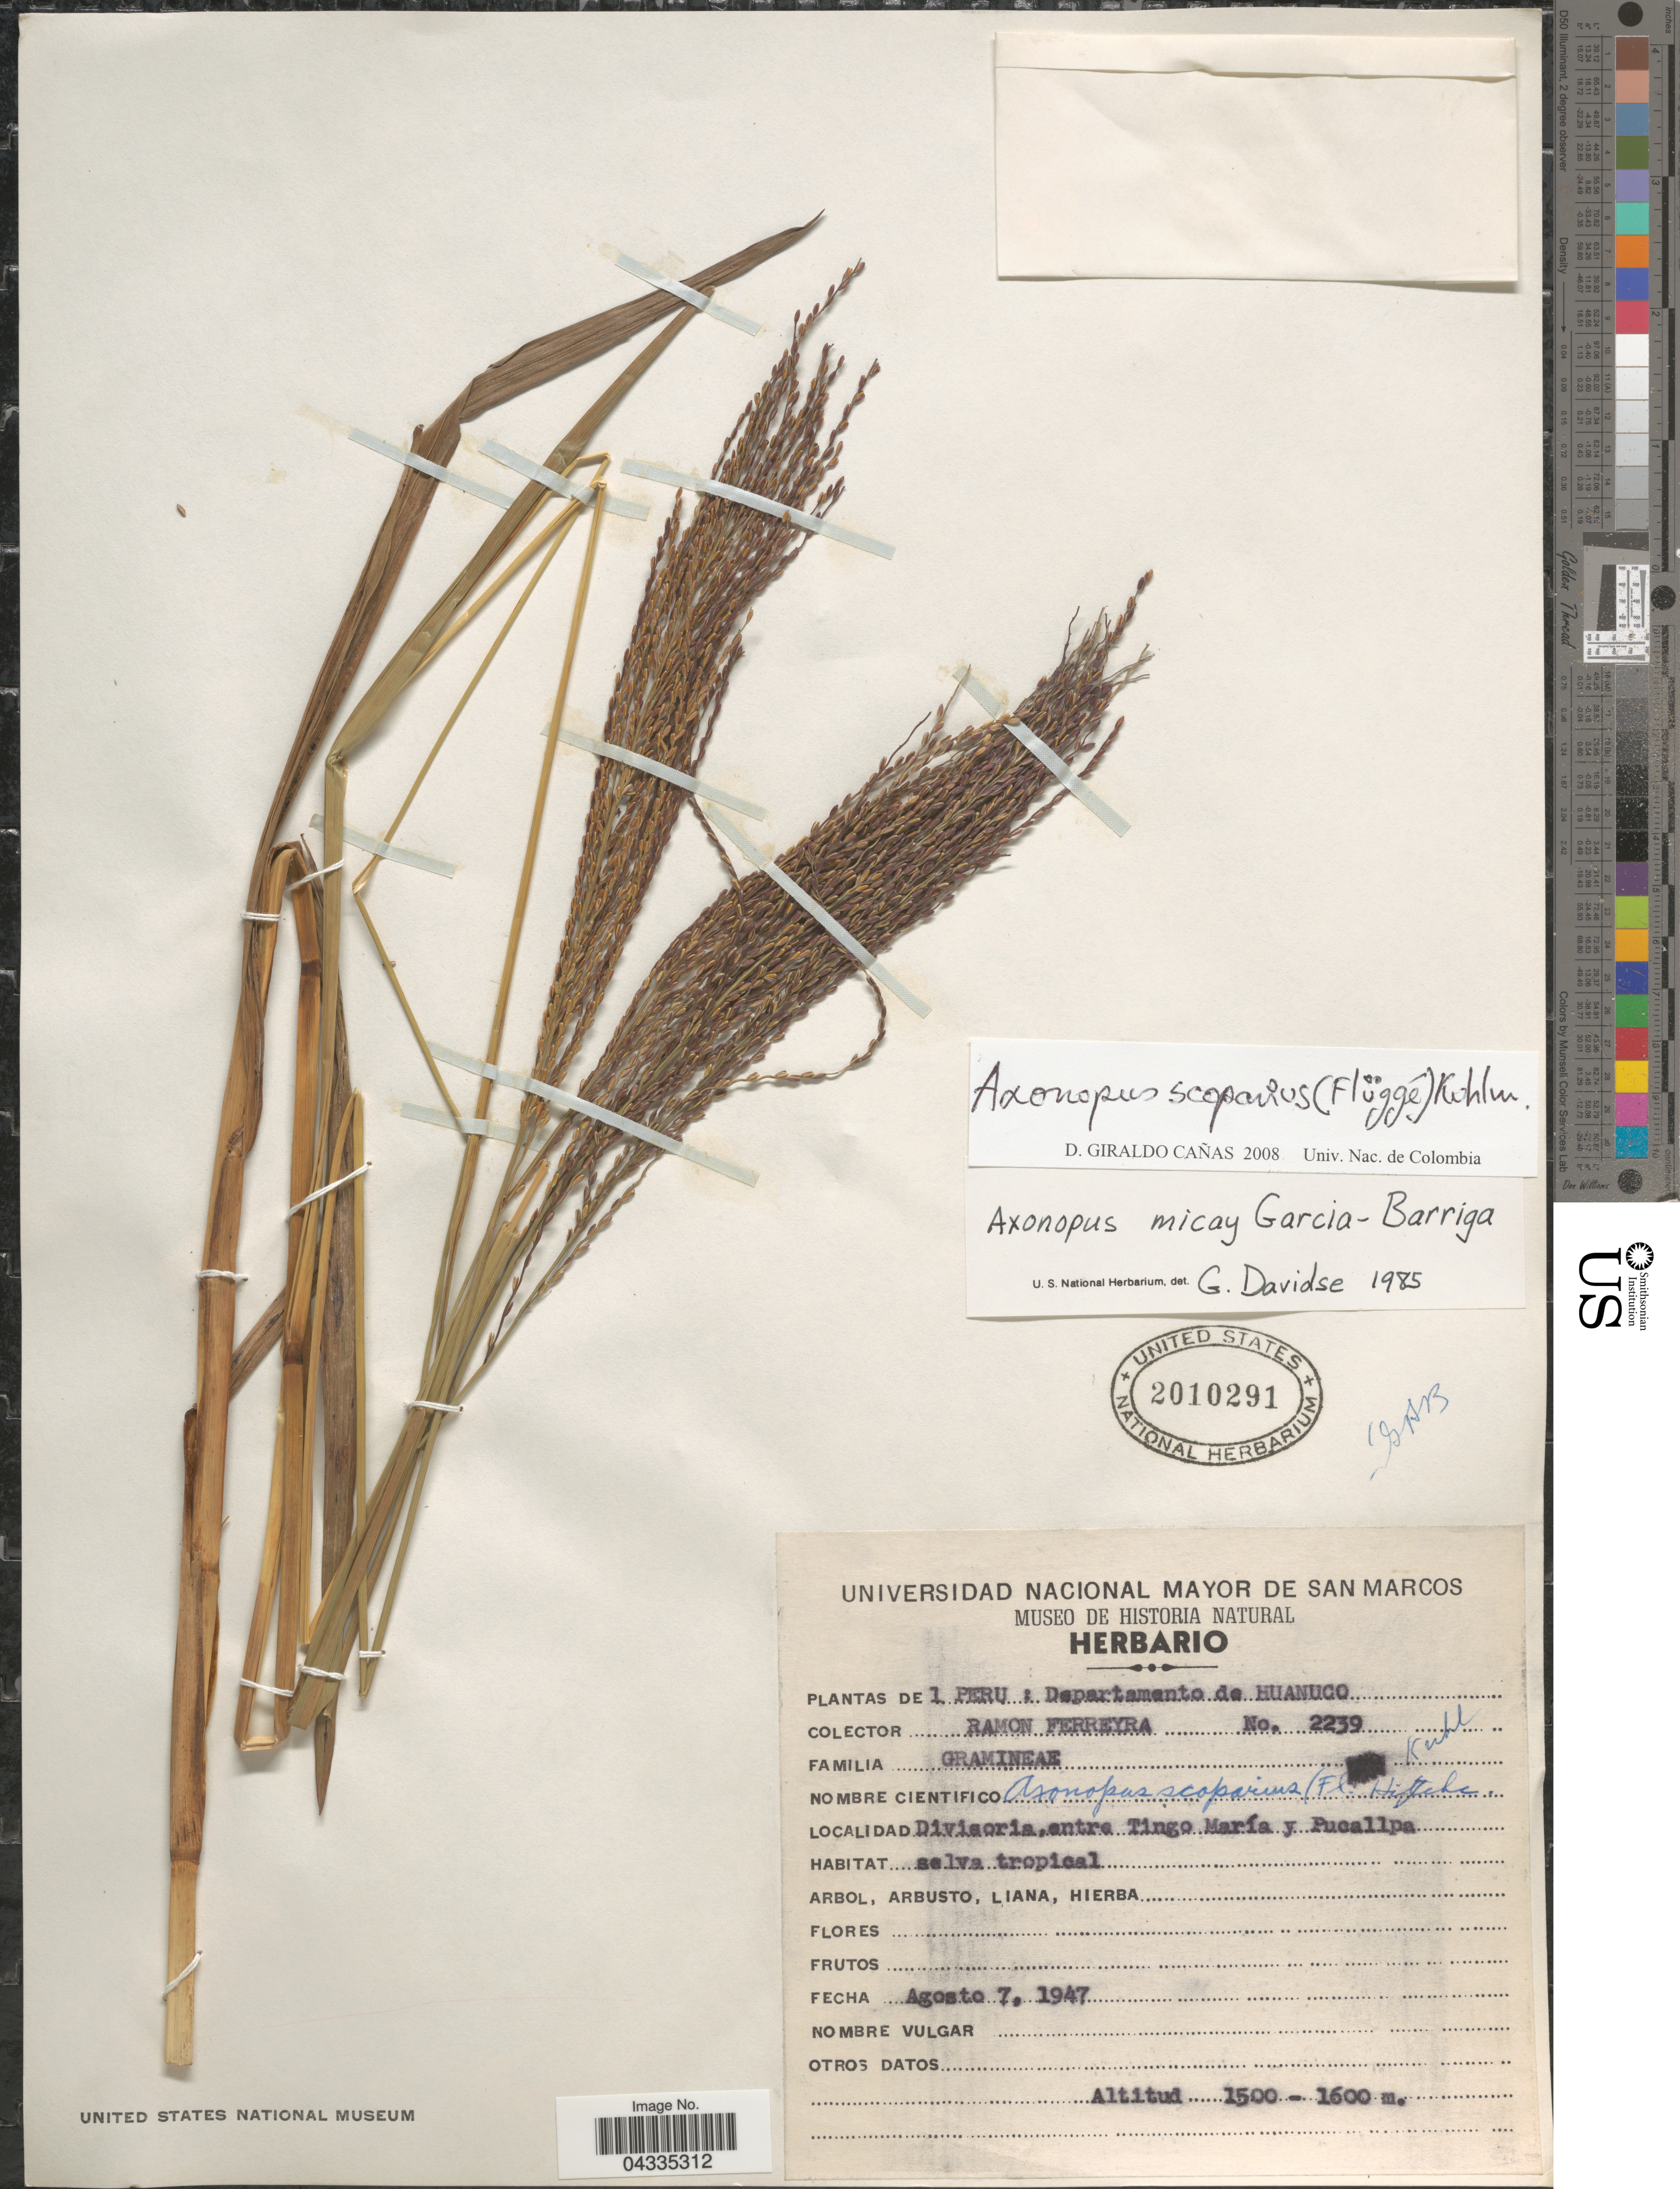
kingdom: Plantae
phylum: Tracheophyta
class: Liliopsida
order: Poales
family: Poaceae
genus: Axonopus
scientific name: Axonopus scoparius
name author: (Flüggé) Kuhlm.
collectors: R. A. Ferreyra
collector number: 2239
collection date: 1947-08-07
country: Peru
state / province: Huánuco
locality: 1 Peru: Departamento de Huanuco. Divisoria, entre Tingo María y Pucallpa. Selva tropical.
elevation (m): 1500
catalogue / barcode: US 2010291